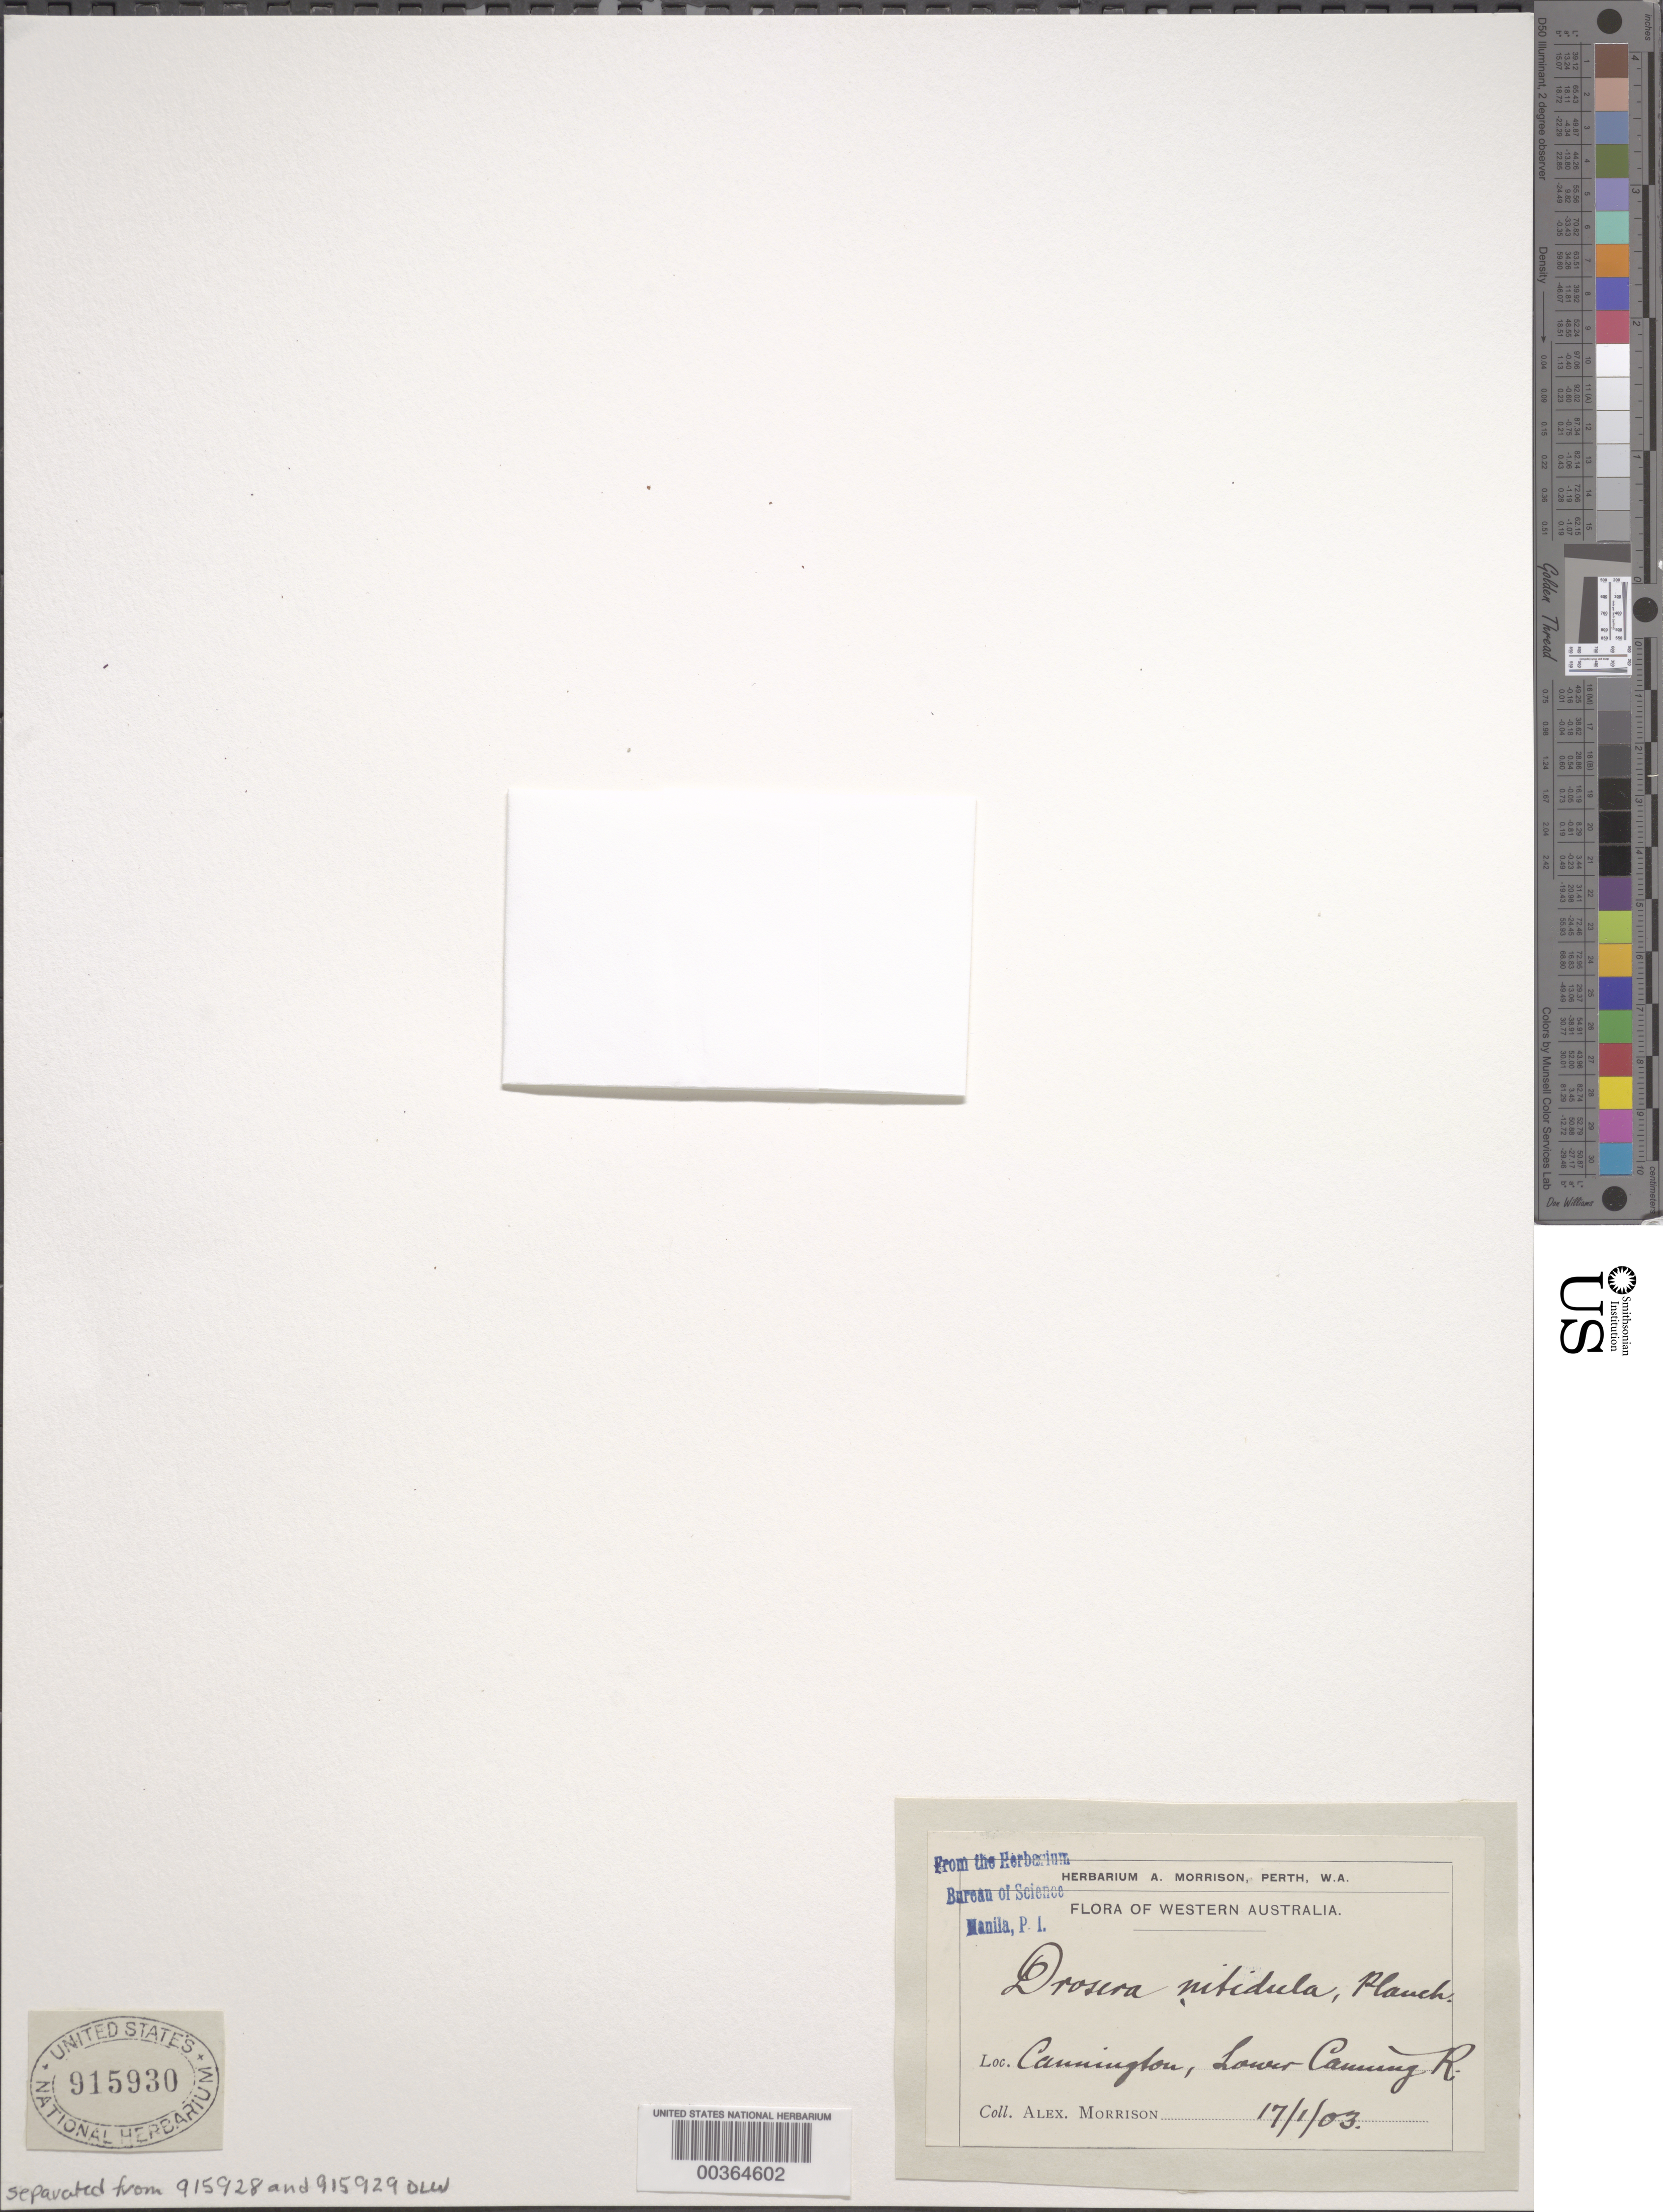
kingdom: Plantae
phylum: Tracheophyta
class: Magnoliopsida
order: Caryophyllales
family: Droseraceae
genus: Drosera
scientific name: Drosera nitidula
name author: Planch.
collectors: A. Morrison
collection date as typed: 17 Jan 1903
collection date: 1903-01-17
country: Australia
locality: Lower canning river, cannington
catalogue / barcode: US 915930